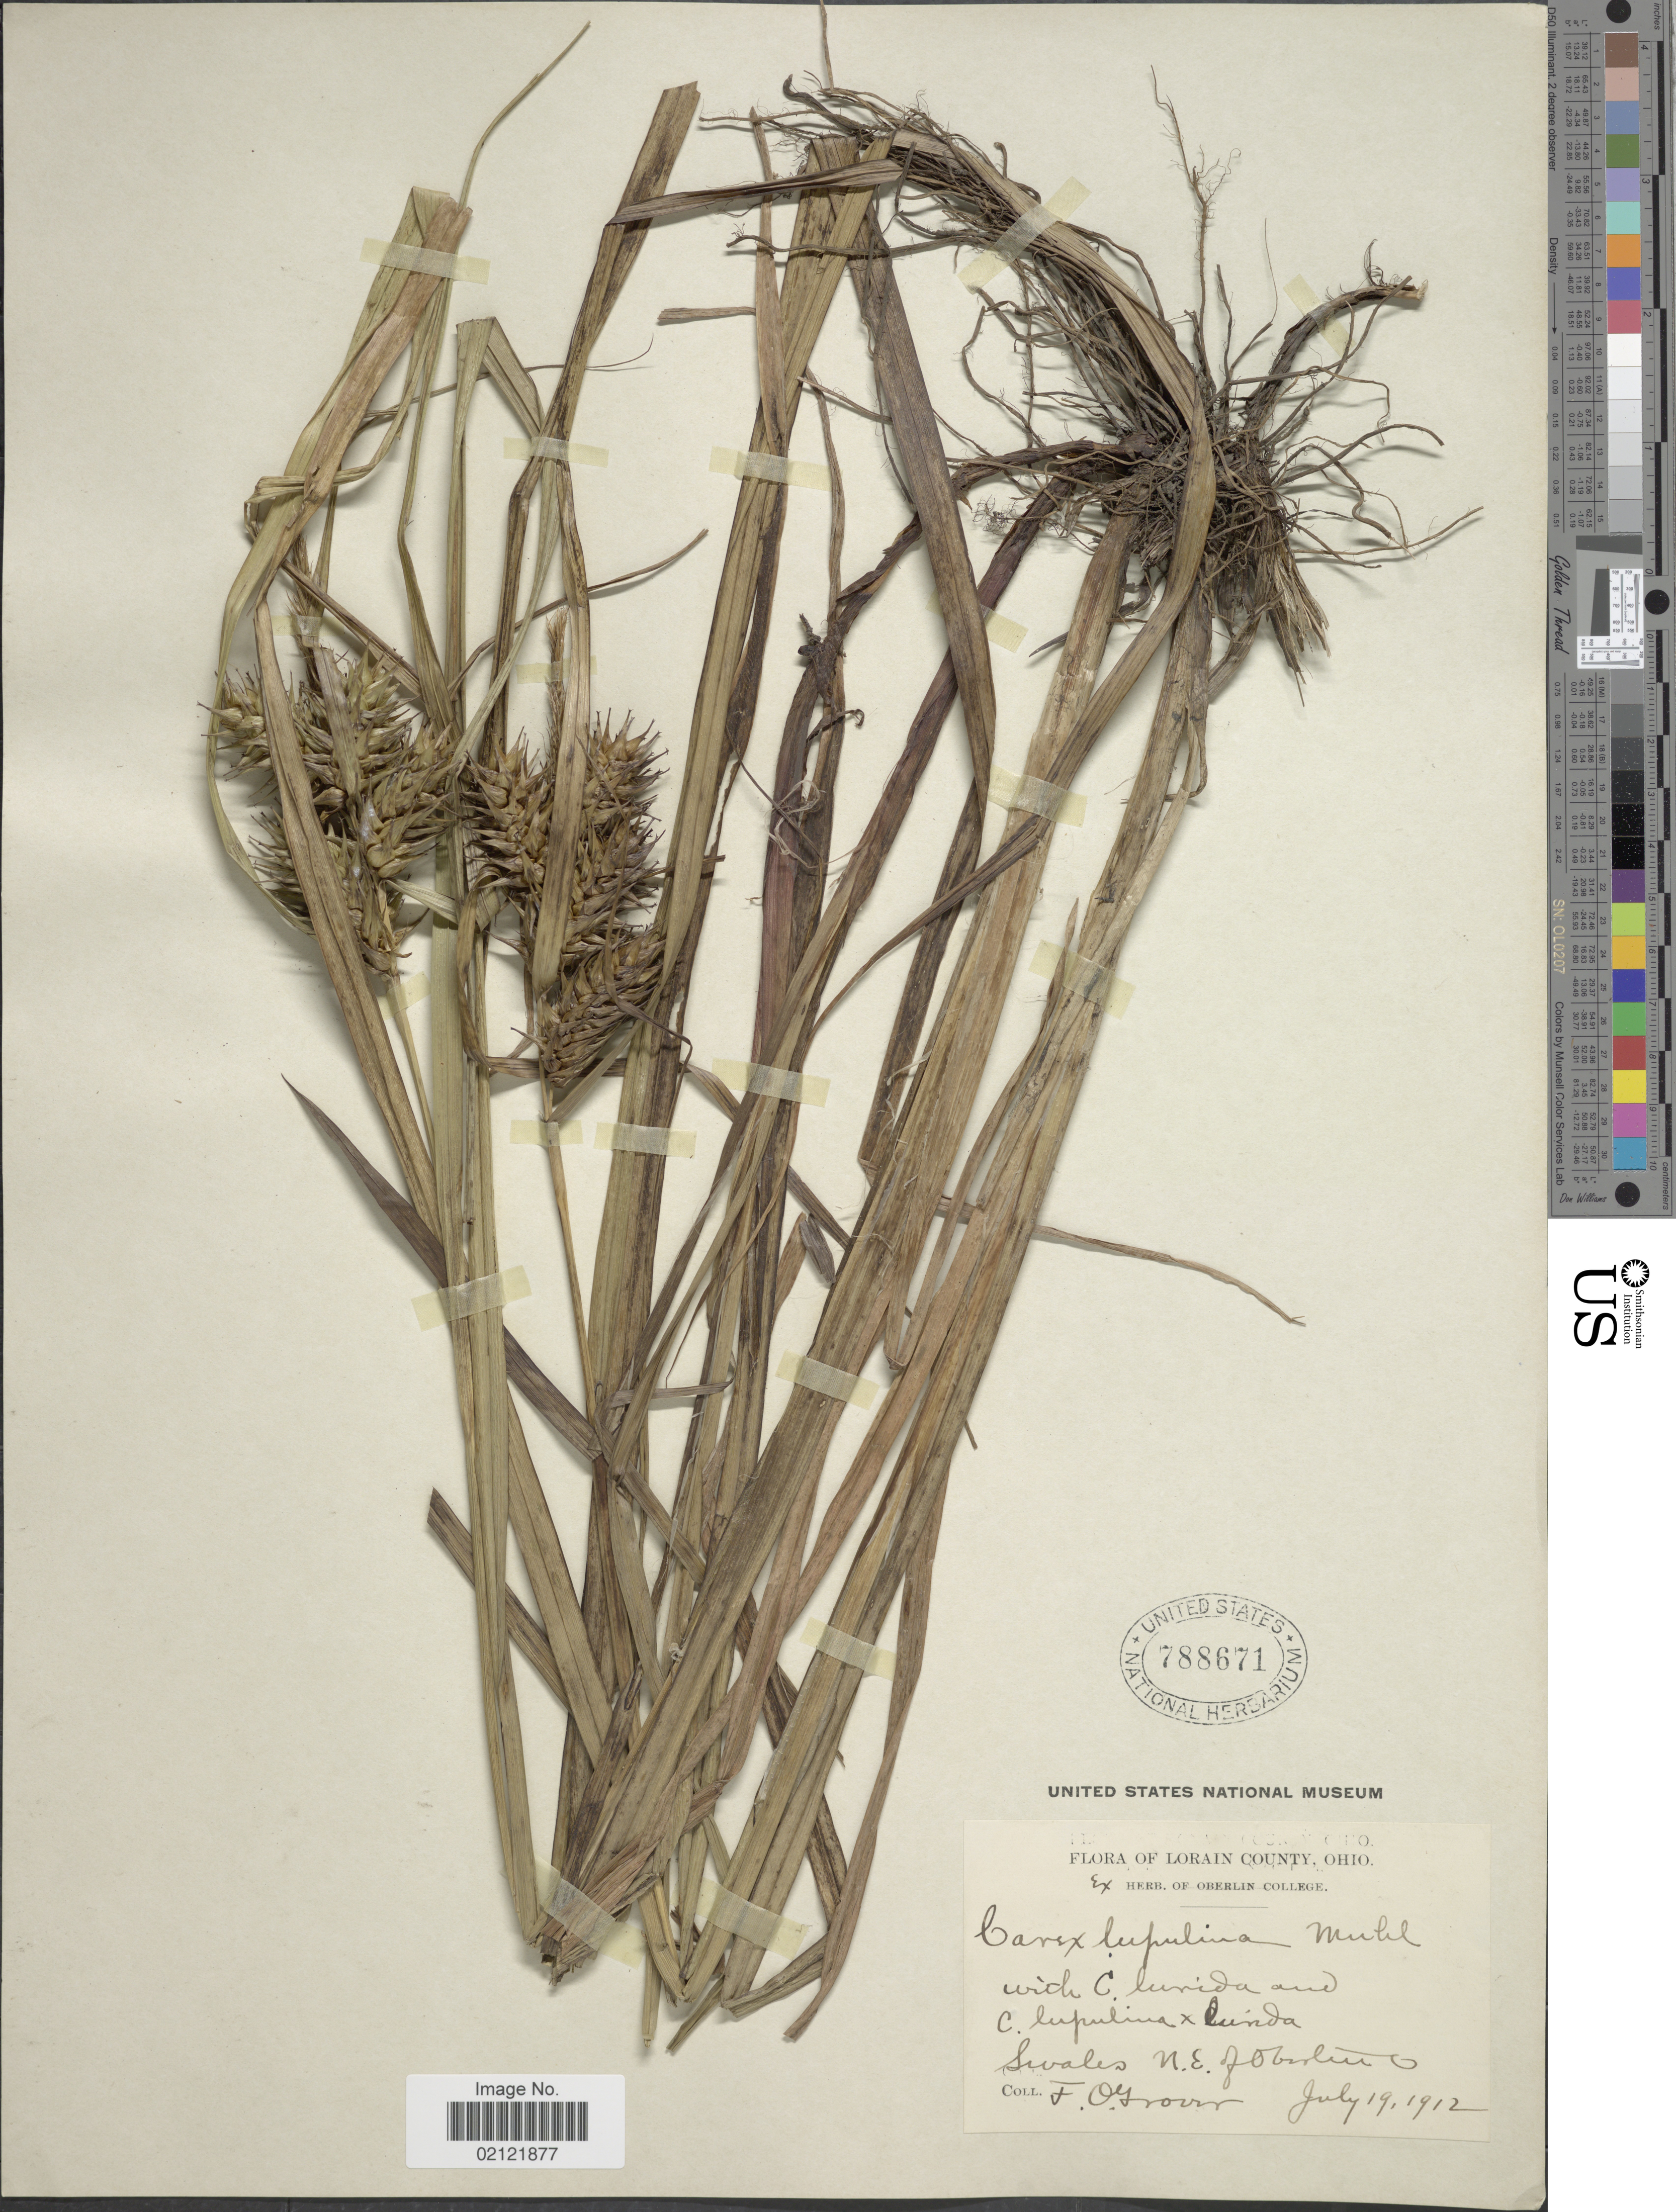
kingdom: Plantae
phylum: Tracheophyta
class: Liliopsida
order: Poales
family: Cyperaceae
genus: Carex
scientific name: Carex lupulina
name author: Muhl. ex Willd.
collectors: F. Grover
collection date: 1912-07-19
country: United States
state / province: Ohio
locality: Lorain County, Ohio. Swales N.E. of Oberlin.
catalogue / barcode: US 788671